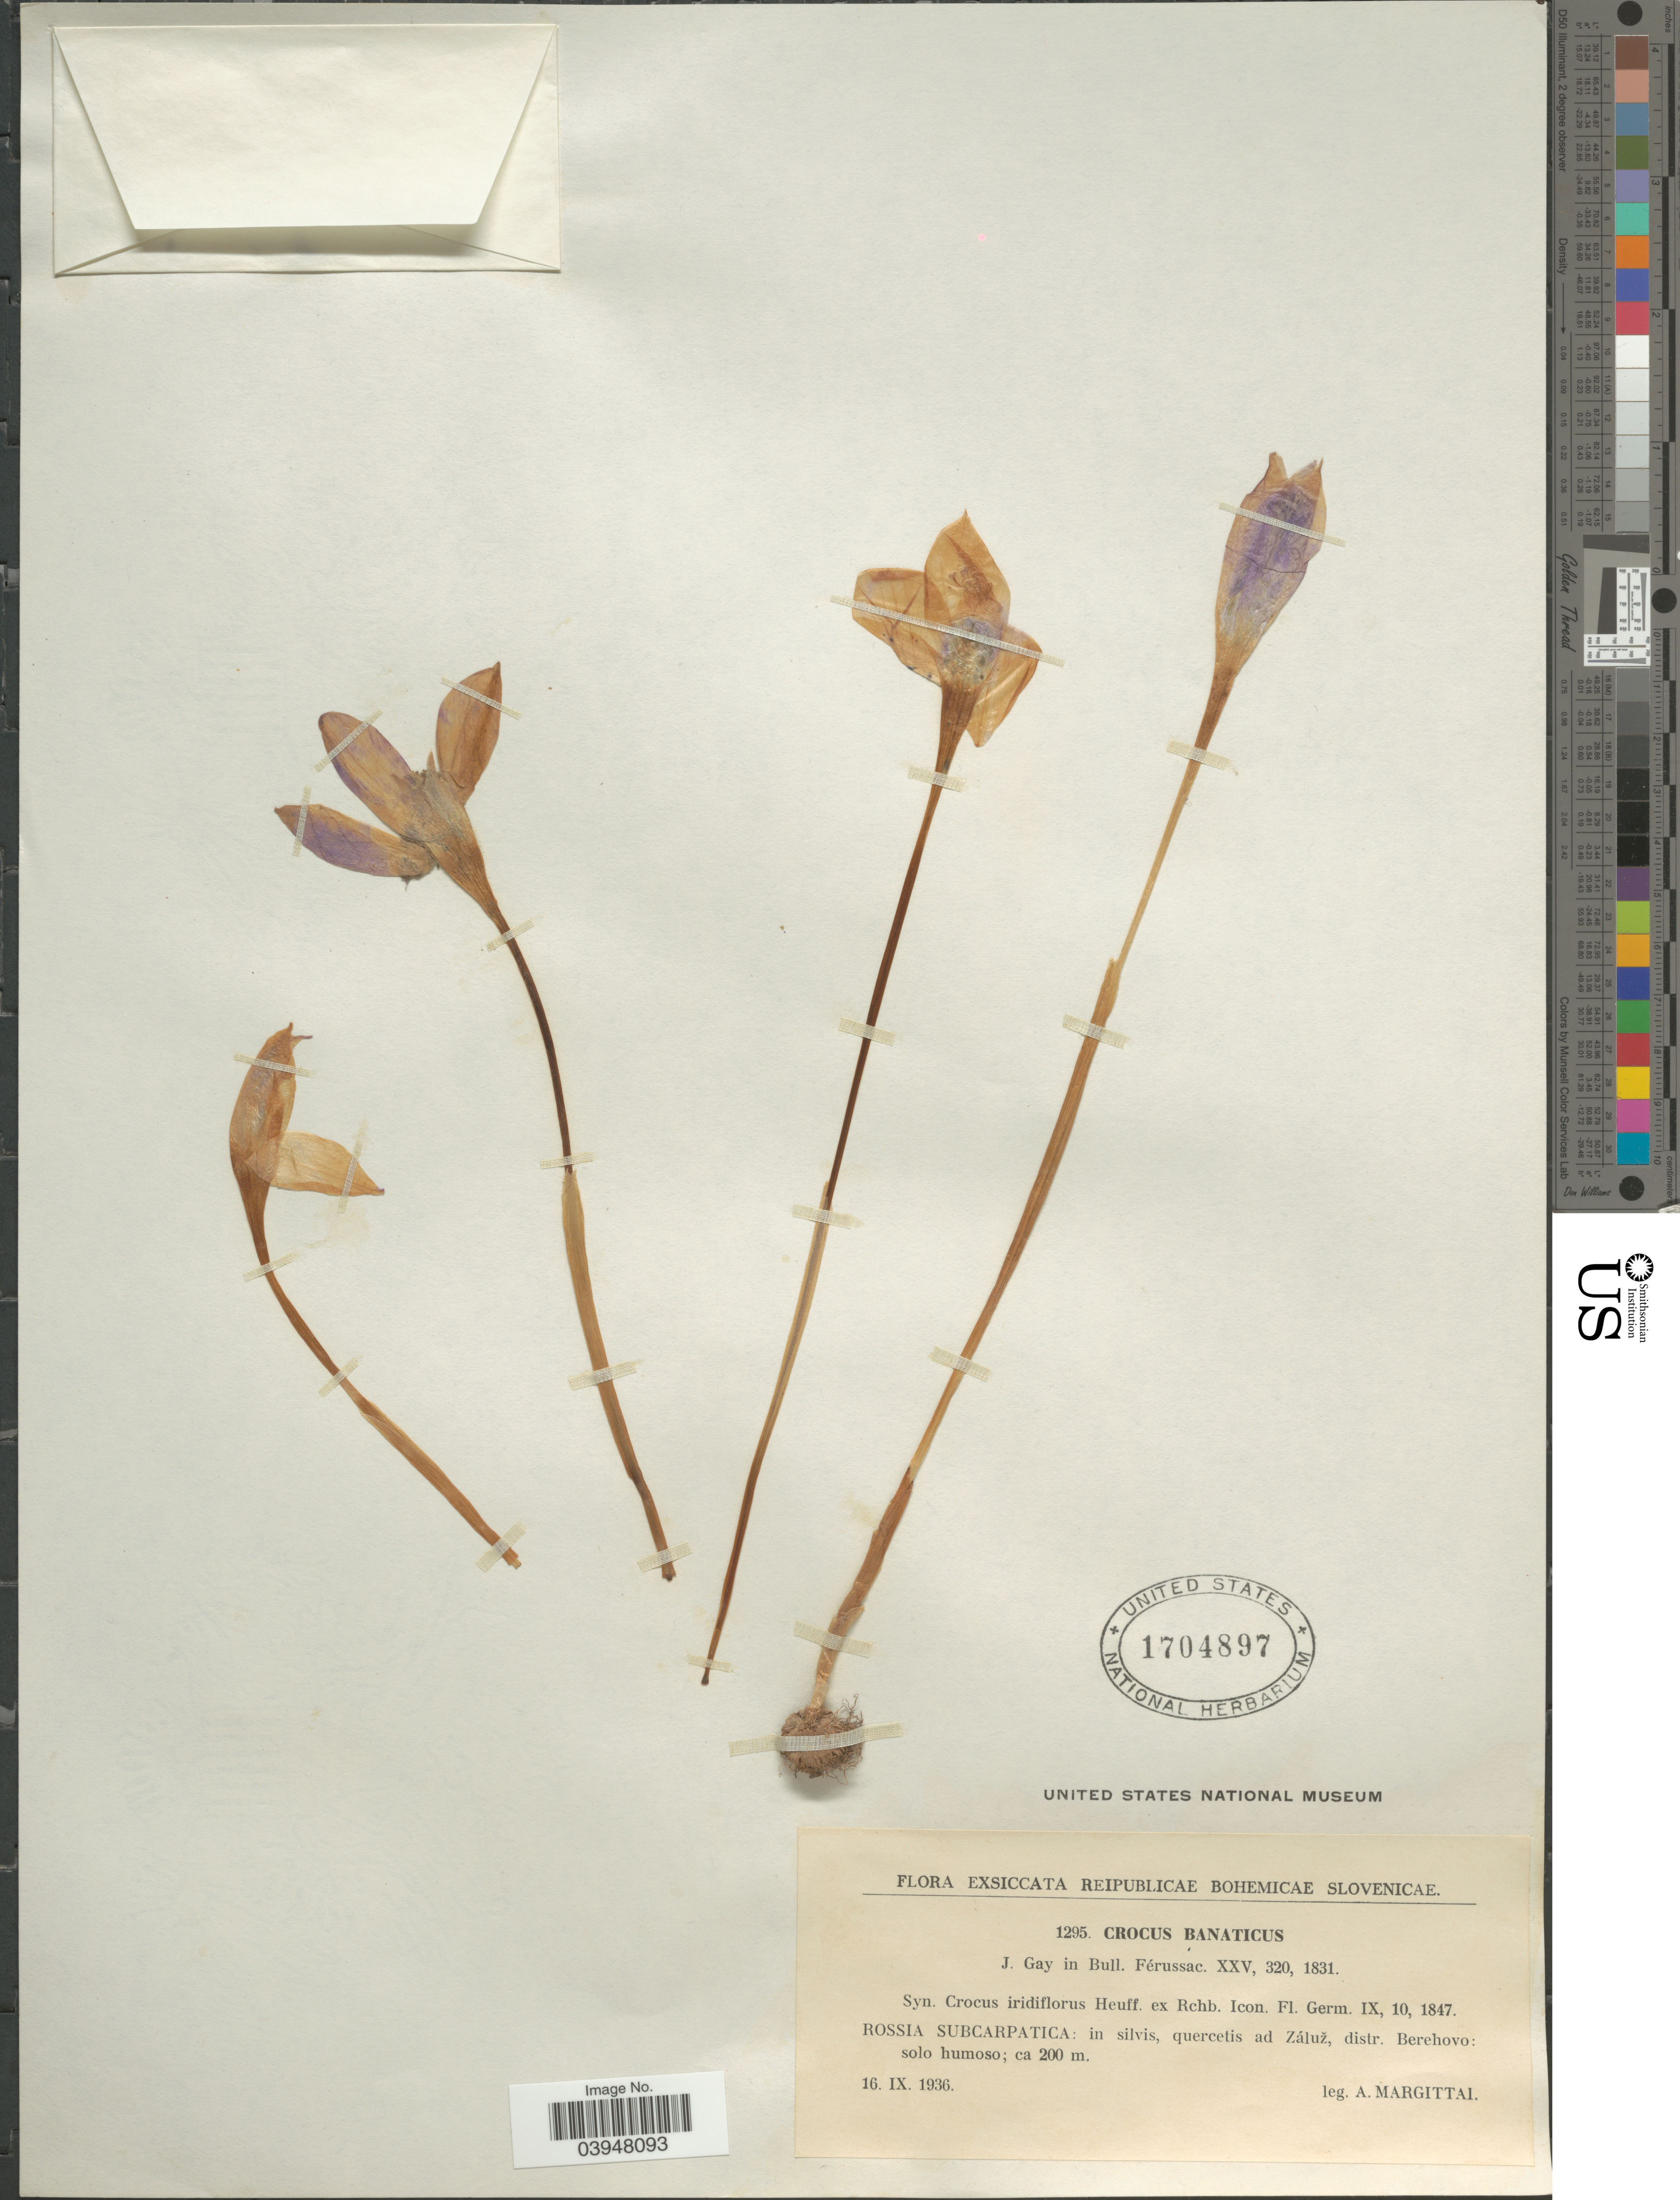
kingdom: Plantae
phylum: Tracheophyta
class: Liliopsida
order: Asparagales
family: Iridaceae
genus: Crocus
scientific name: Crocus banaticus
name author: J. Gay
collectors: A. Margittal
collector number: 1295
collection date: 1936-09-16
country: Ukraine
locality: Reipublicae Bohemicae Slovenicae. Rossia Subcarpatica: in silvis, quercetis ad Záluz, distr. Berehovo: solo humoso.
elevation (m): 200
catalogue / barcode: US 1704897